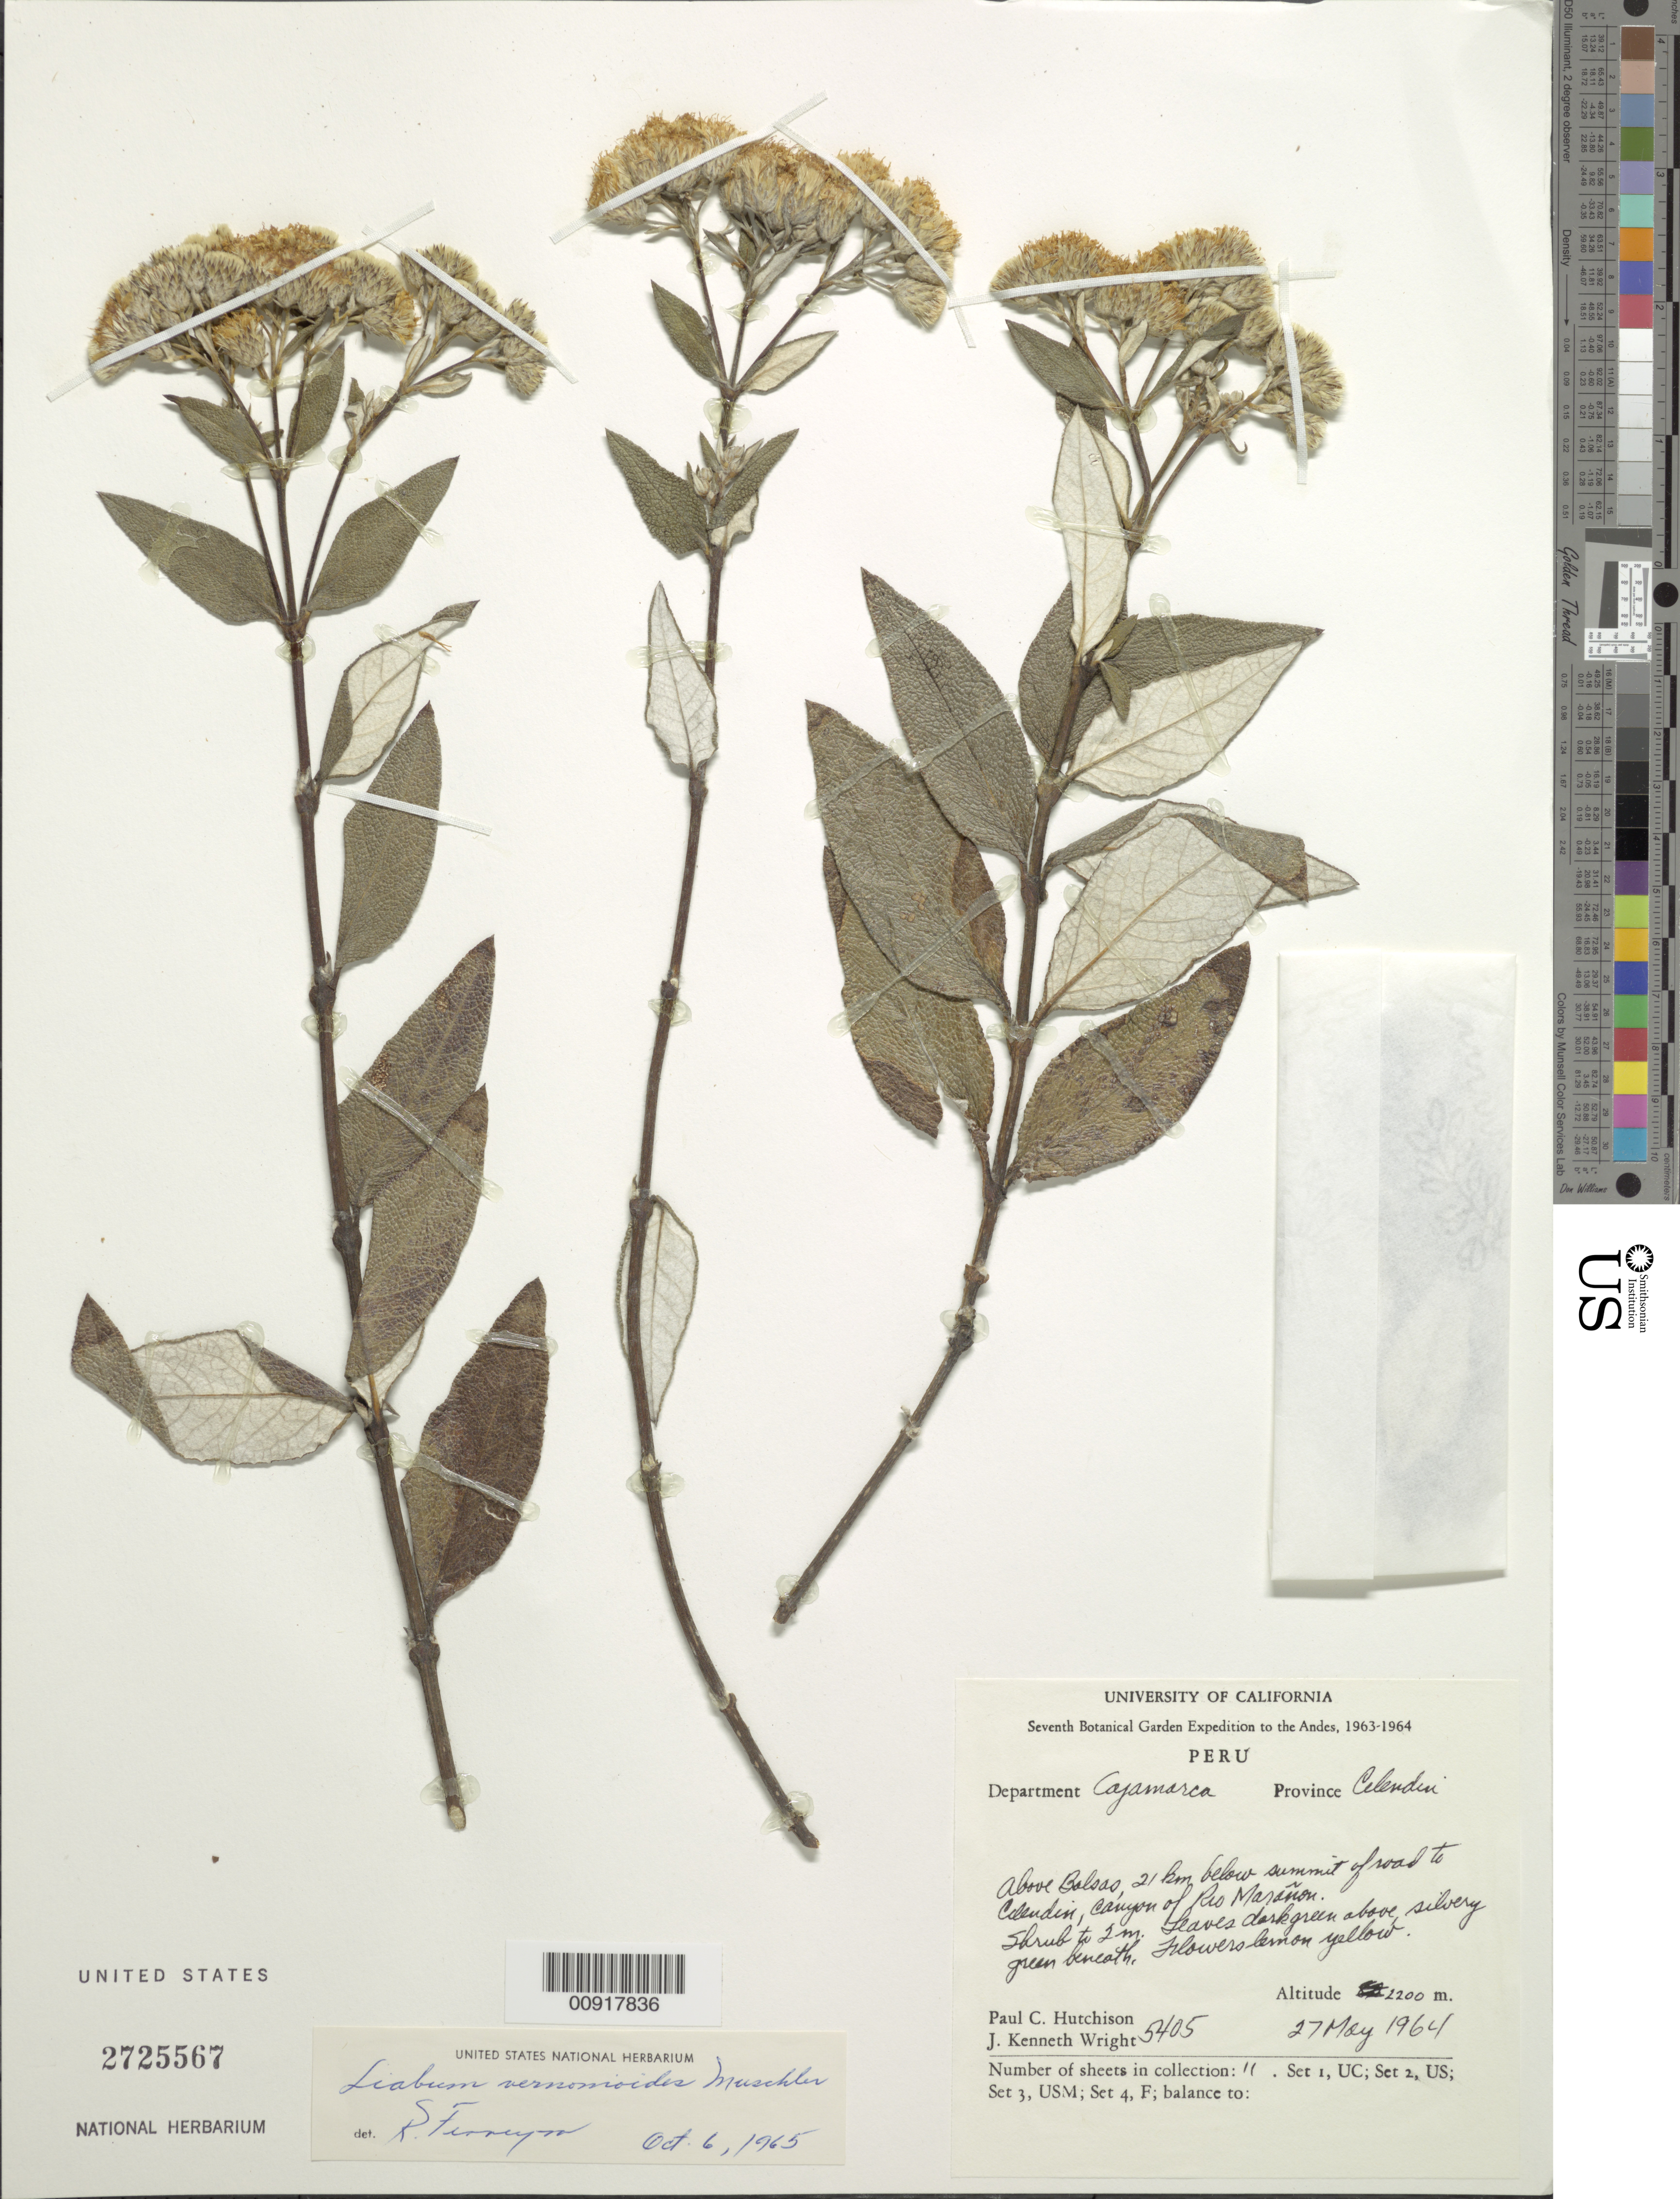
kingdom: Plantae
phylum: Tracheophyta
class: Magnoliopsida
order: Asterales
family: Asteraceae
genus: Ferreyranthus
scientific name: Ferreyranthus vernonioides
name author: (Muschl.) H. Rob. & Brettell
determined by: Dillon, M. O.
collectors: P. C. Hutchison & J. K. Wright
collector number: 5405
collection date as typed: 27 May 1964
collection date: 1964-05-27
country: Peru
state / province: Cajamarca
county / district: Celendín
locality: Rio Marañon canyon, above Balsas, 21 km below summit of road to Celendin, km 413 E of Cajamarca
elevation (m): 2200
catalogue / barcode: US 2725567